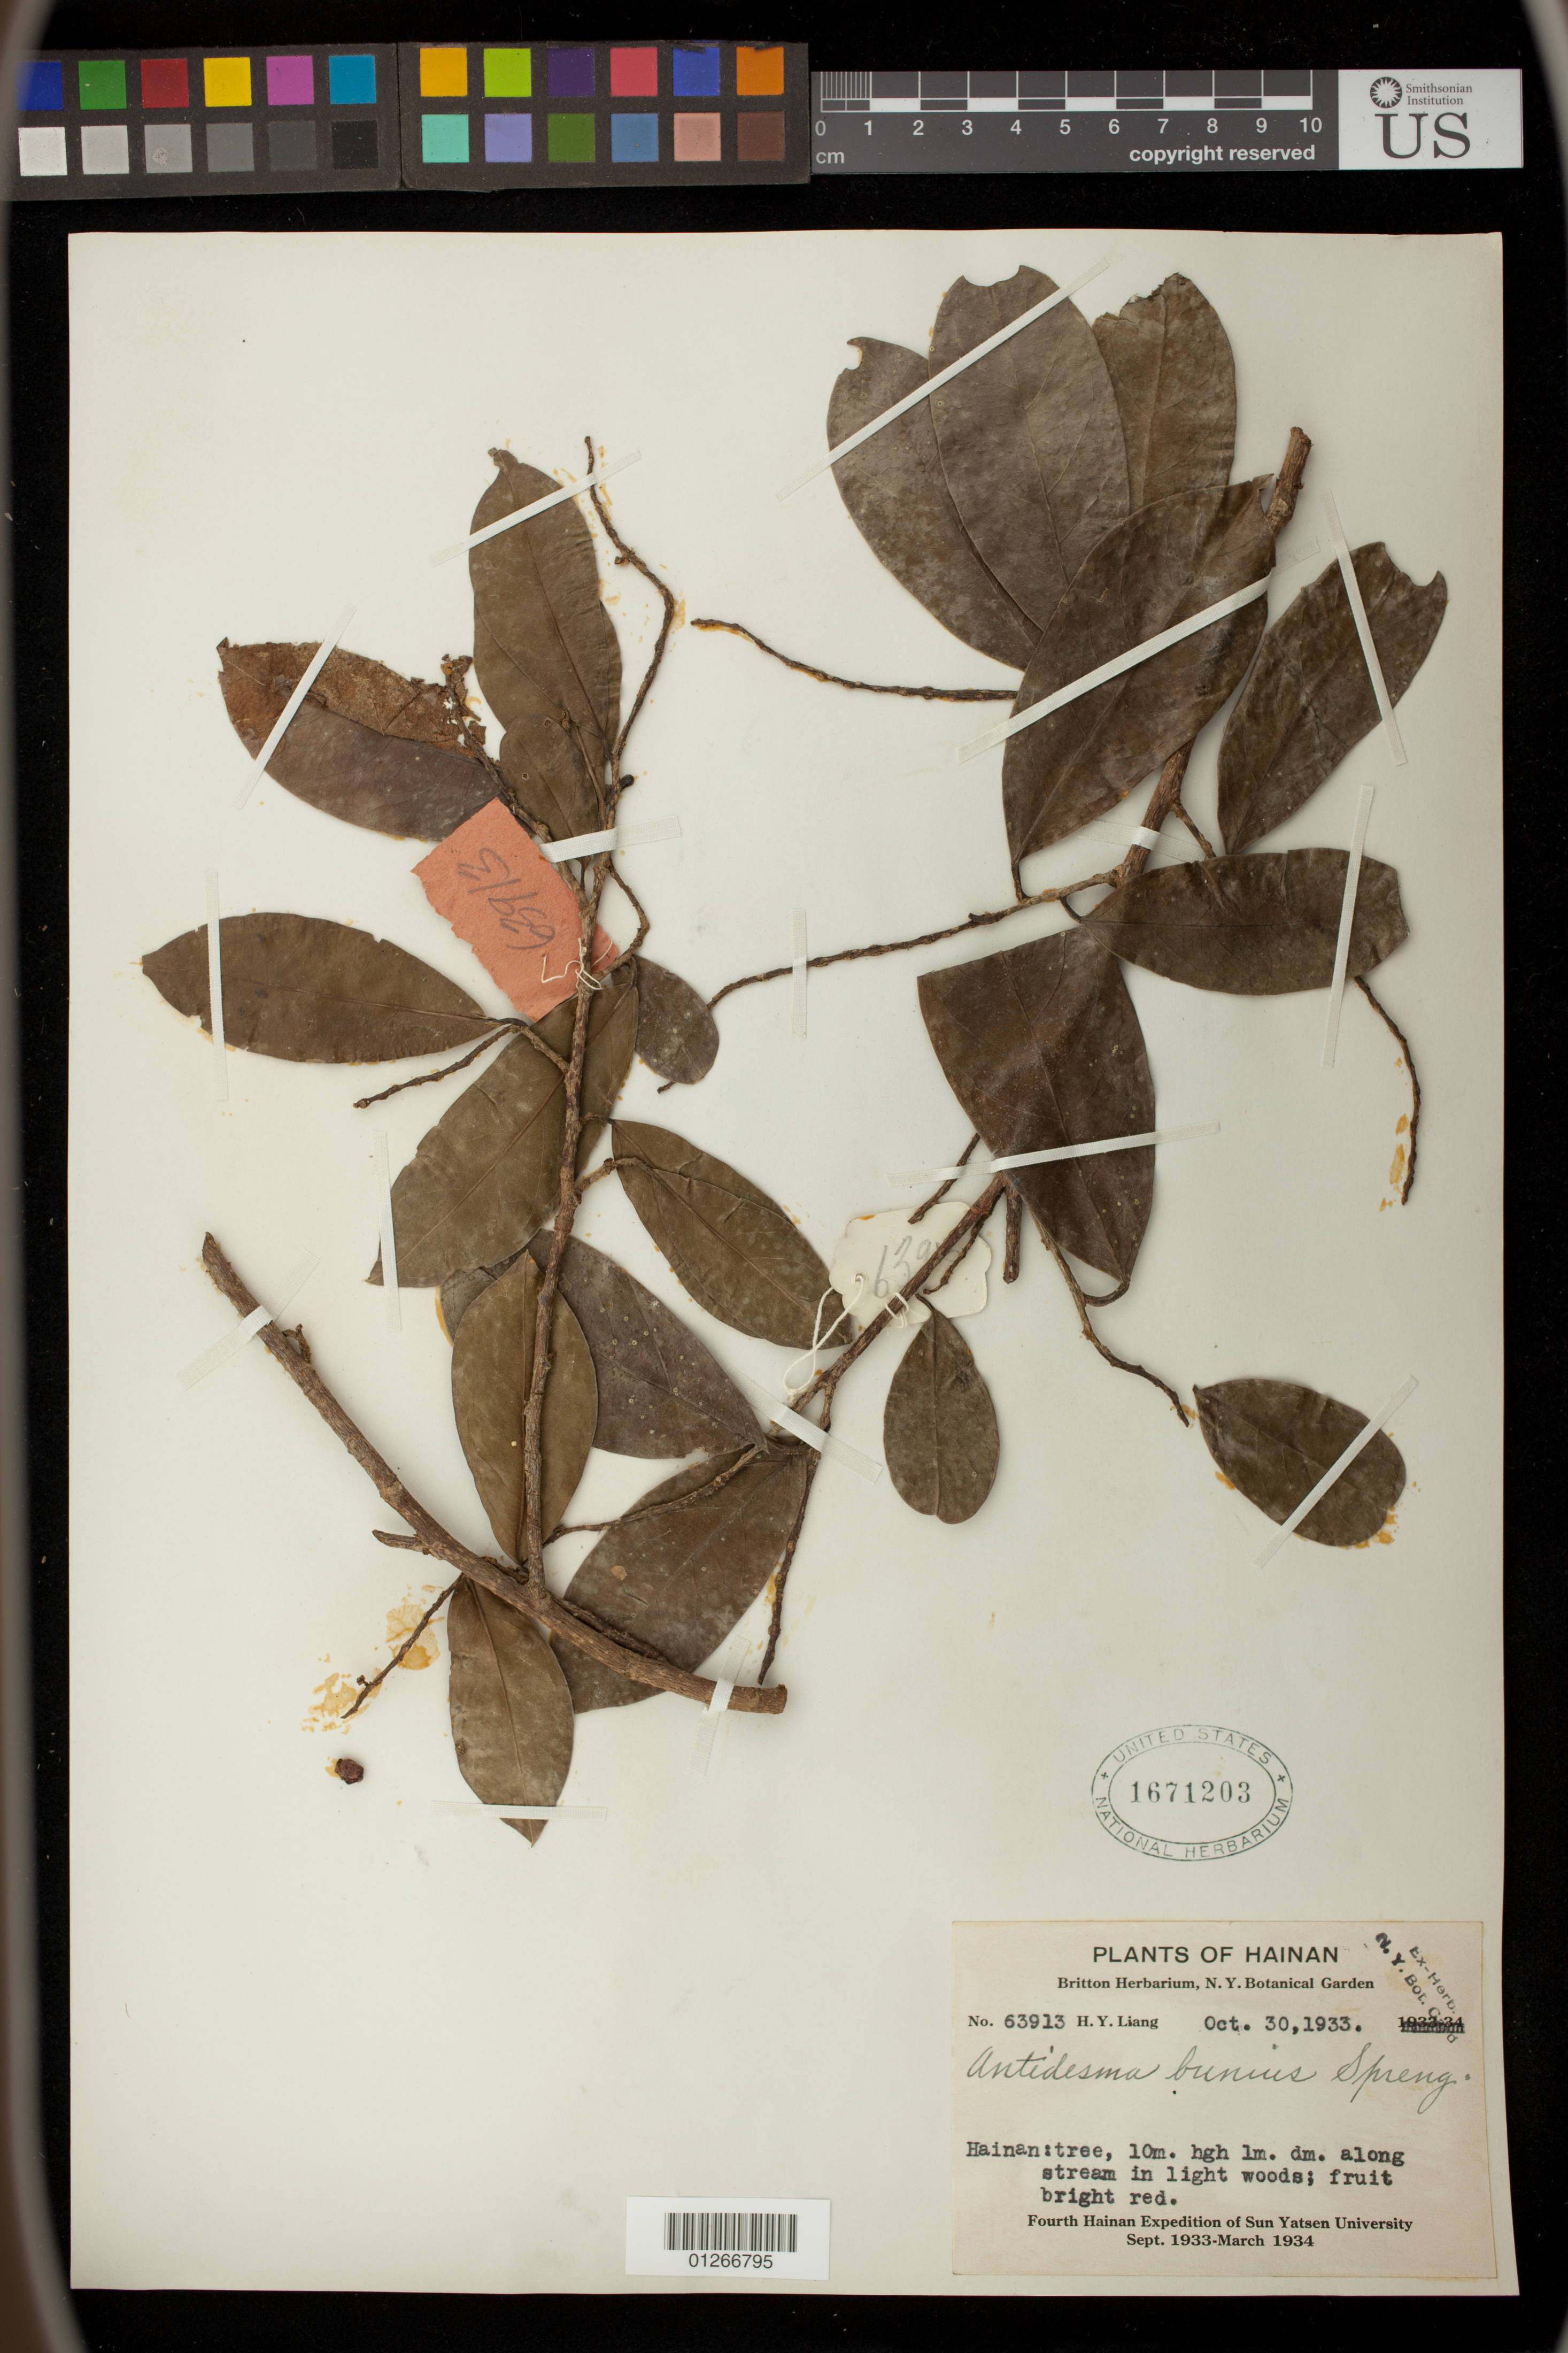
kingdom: Plantae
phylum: Tracheophyta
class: Magnoliopsida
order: Malpighiales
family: Phyllanthaceae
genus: Antidesma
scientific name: Antidesma bunius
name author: (L.) Spreng.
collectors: H. Y. Liang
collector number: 63913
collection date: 1933-10-30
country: China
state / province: Hainan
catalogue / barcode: US 1671203